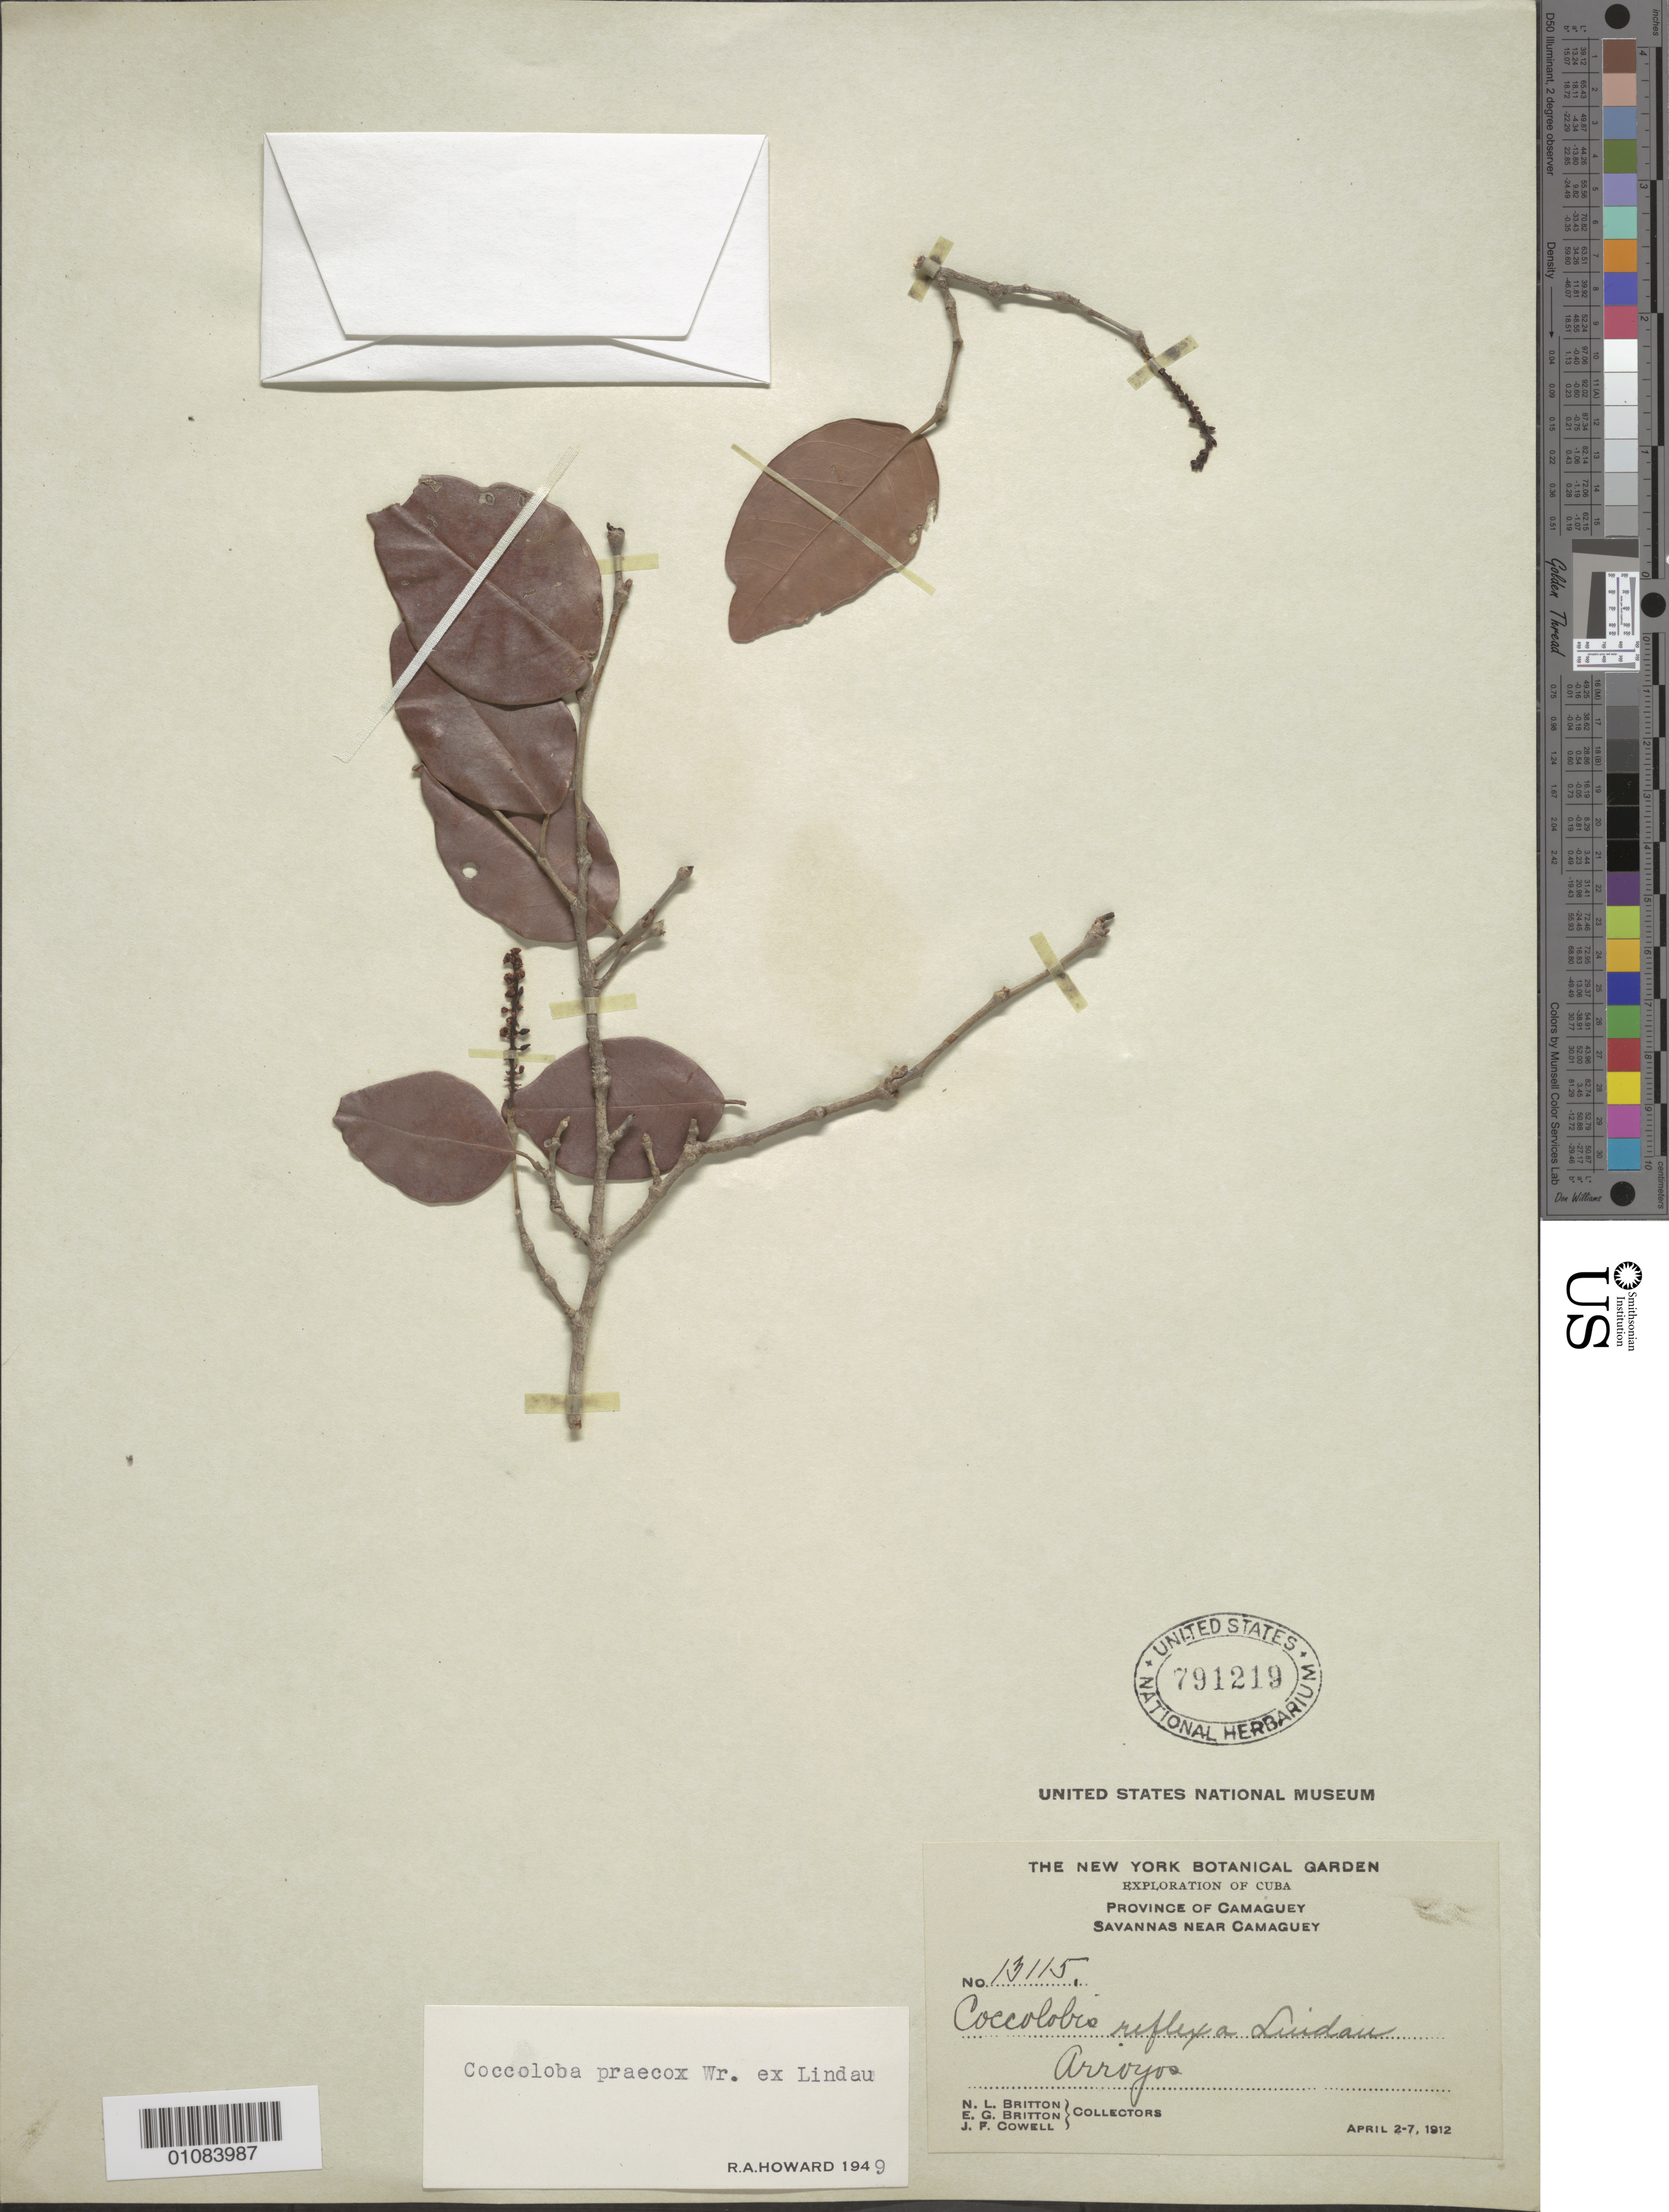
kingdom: Plantae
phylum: Tracheophyta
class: Magnoliopsida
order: Caryophyllales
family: Polygonaceae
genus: Coccoloba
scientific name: Coccoloba praecox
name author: C. Wright ex Lindau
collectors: E. G. Britton, N. Britton & J. F. Cowell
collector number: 13115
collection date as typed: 02 Apr 1912 to 07 Apr 1912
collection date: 1912-04-02/1912-04-07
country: Cuba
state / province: Camagüey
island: Cuba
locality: Arroyos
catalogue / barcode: US 791219